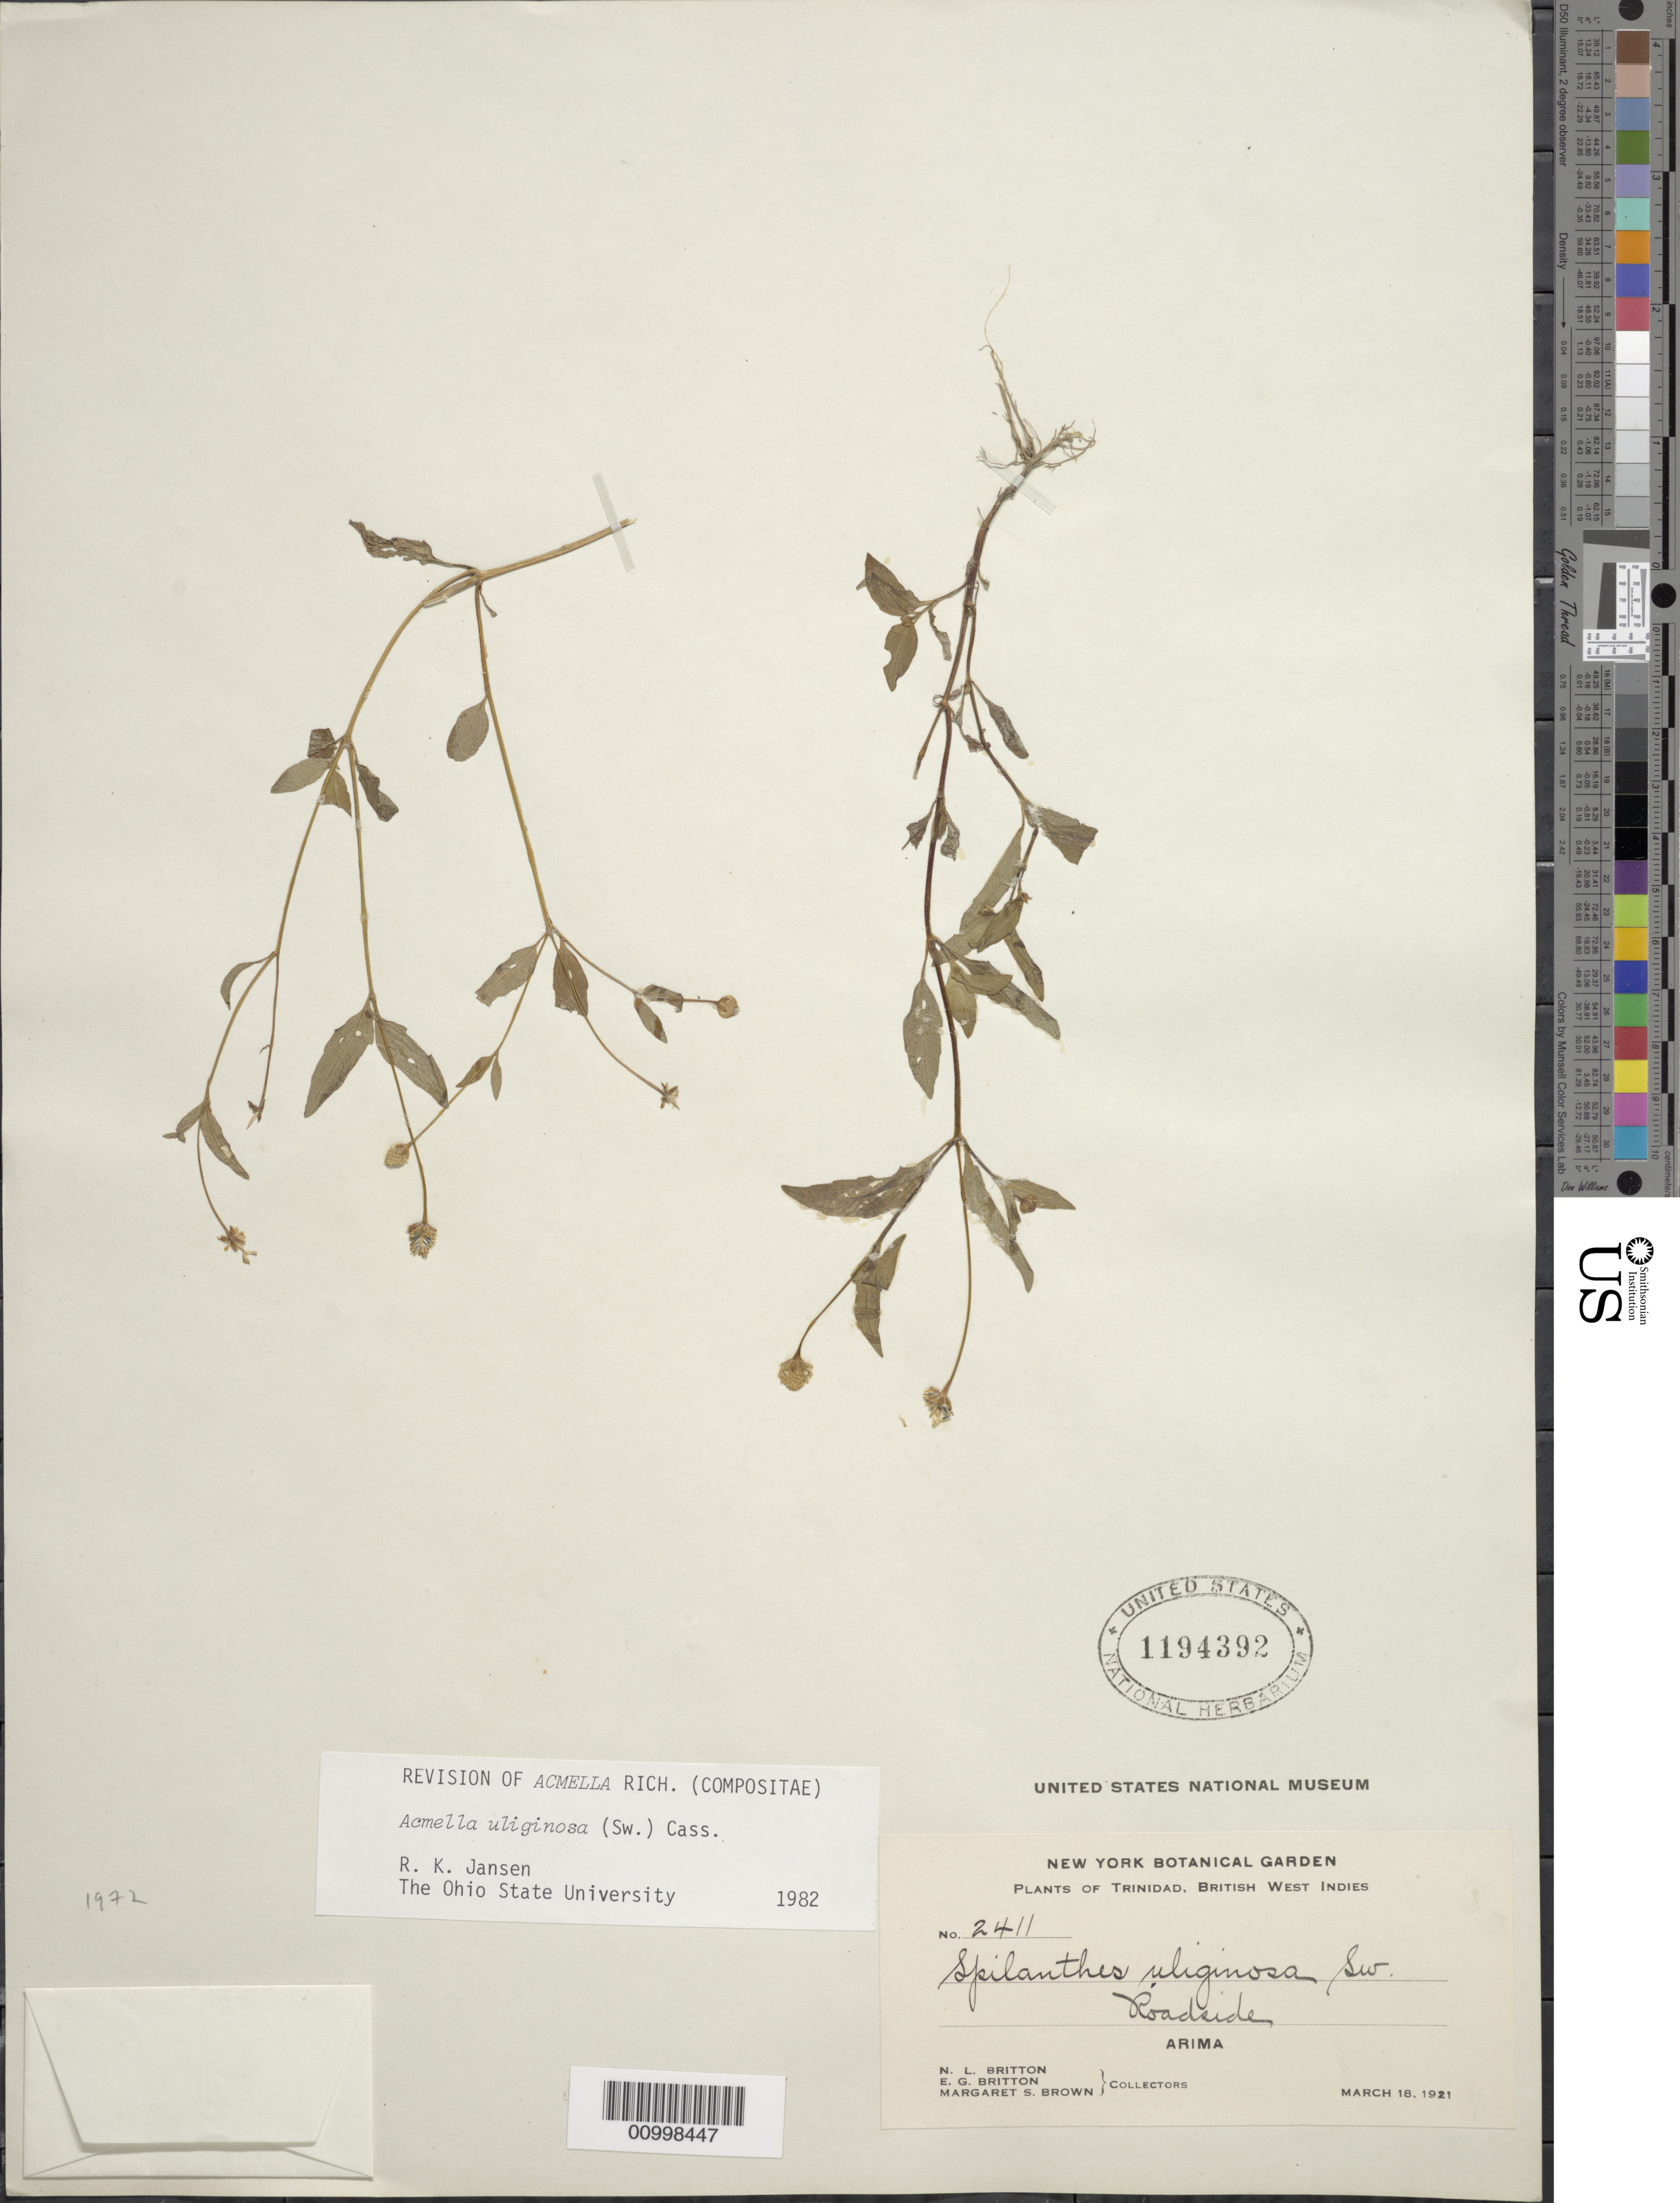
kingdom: Plantae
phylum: Tracheophyta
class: Magnoliopsida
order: Asterales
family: Asteraceae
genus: Acmella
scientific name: Acmella uliginosa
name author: (Sw.) Cass.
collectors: N. Britton, E. G. Britton & M. S. Brown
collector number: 2411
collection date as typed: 18 Mar 1921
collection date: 1921-03-18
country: Trinidad and Tobago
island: Trinidad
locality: Arima, roadside.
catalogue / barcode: US 1194392